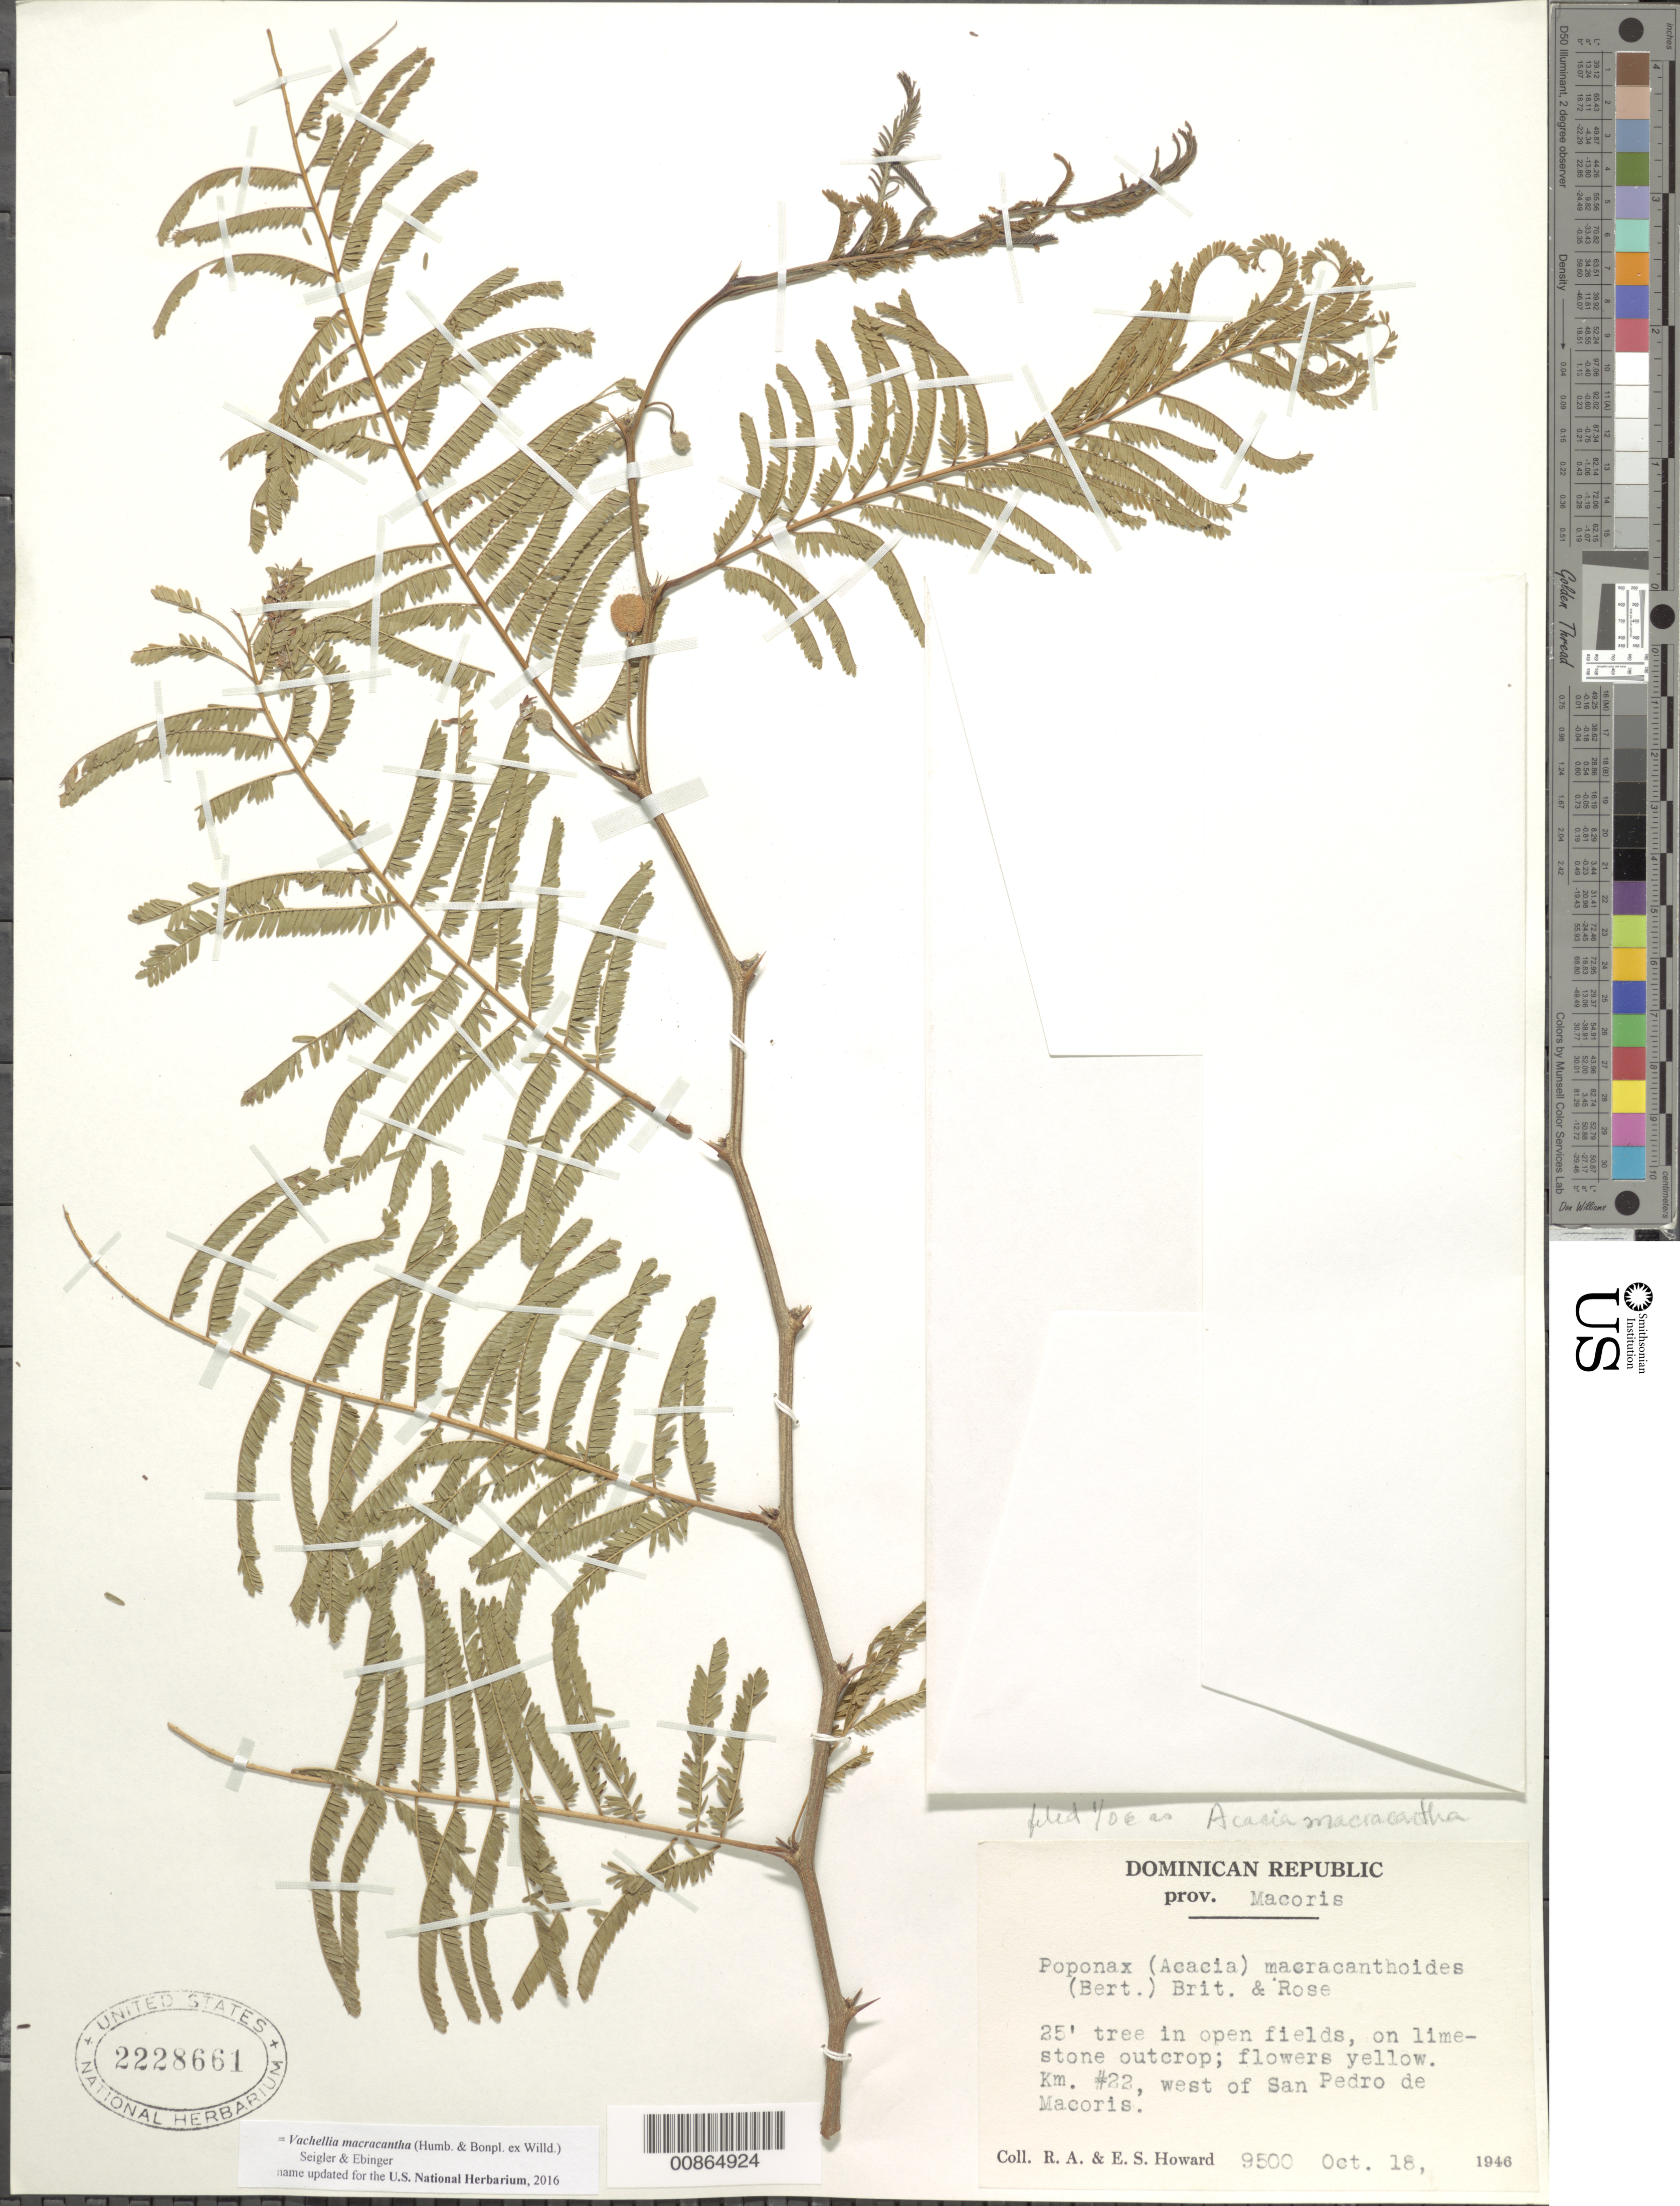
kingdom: Plantae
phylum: Tracheophyta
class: Magnoliopsida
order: Fabales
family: Fabaceae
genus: Vachellia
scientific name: Vachellia macracantha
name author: (Humb. & Bonpl. ex Willd.) Seigler & Ebinger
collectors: R. A. Howard & E. S. Howard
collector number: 9500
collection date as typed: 18 Oct 1946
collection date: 1946-10-18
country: Dominican Republic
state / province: San Pedro de Macoris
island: Hispaniola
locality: Km #22, west of San Pedro de Macoris.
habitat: In open fields, on limestone outcrop.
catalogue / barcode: US 2228661